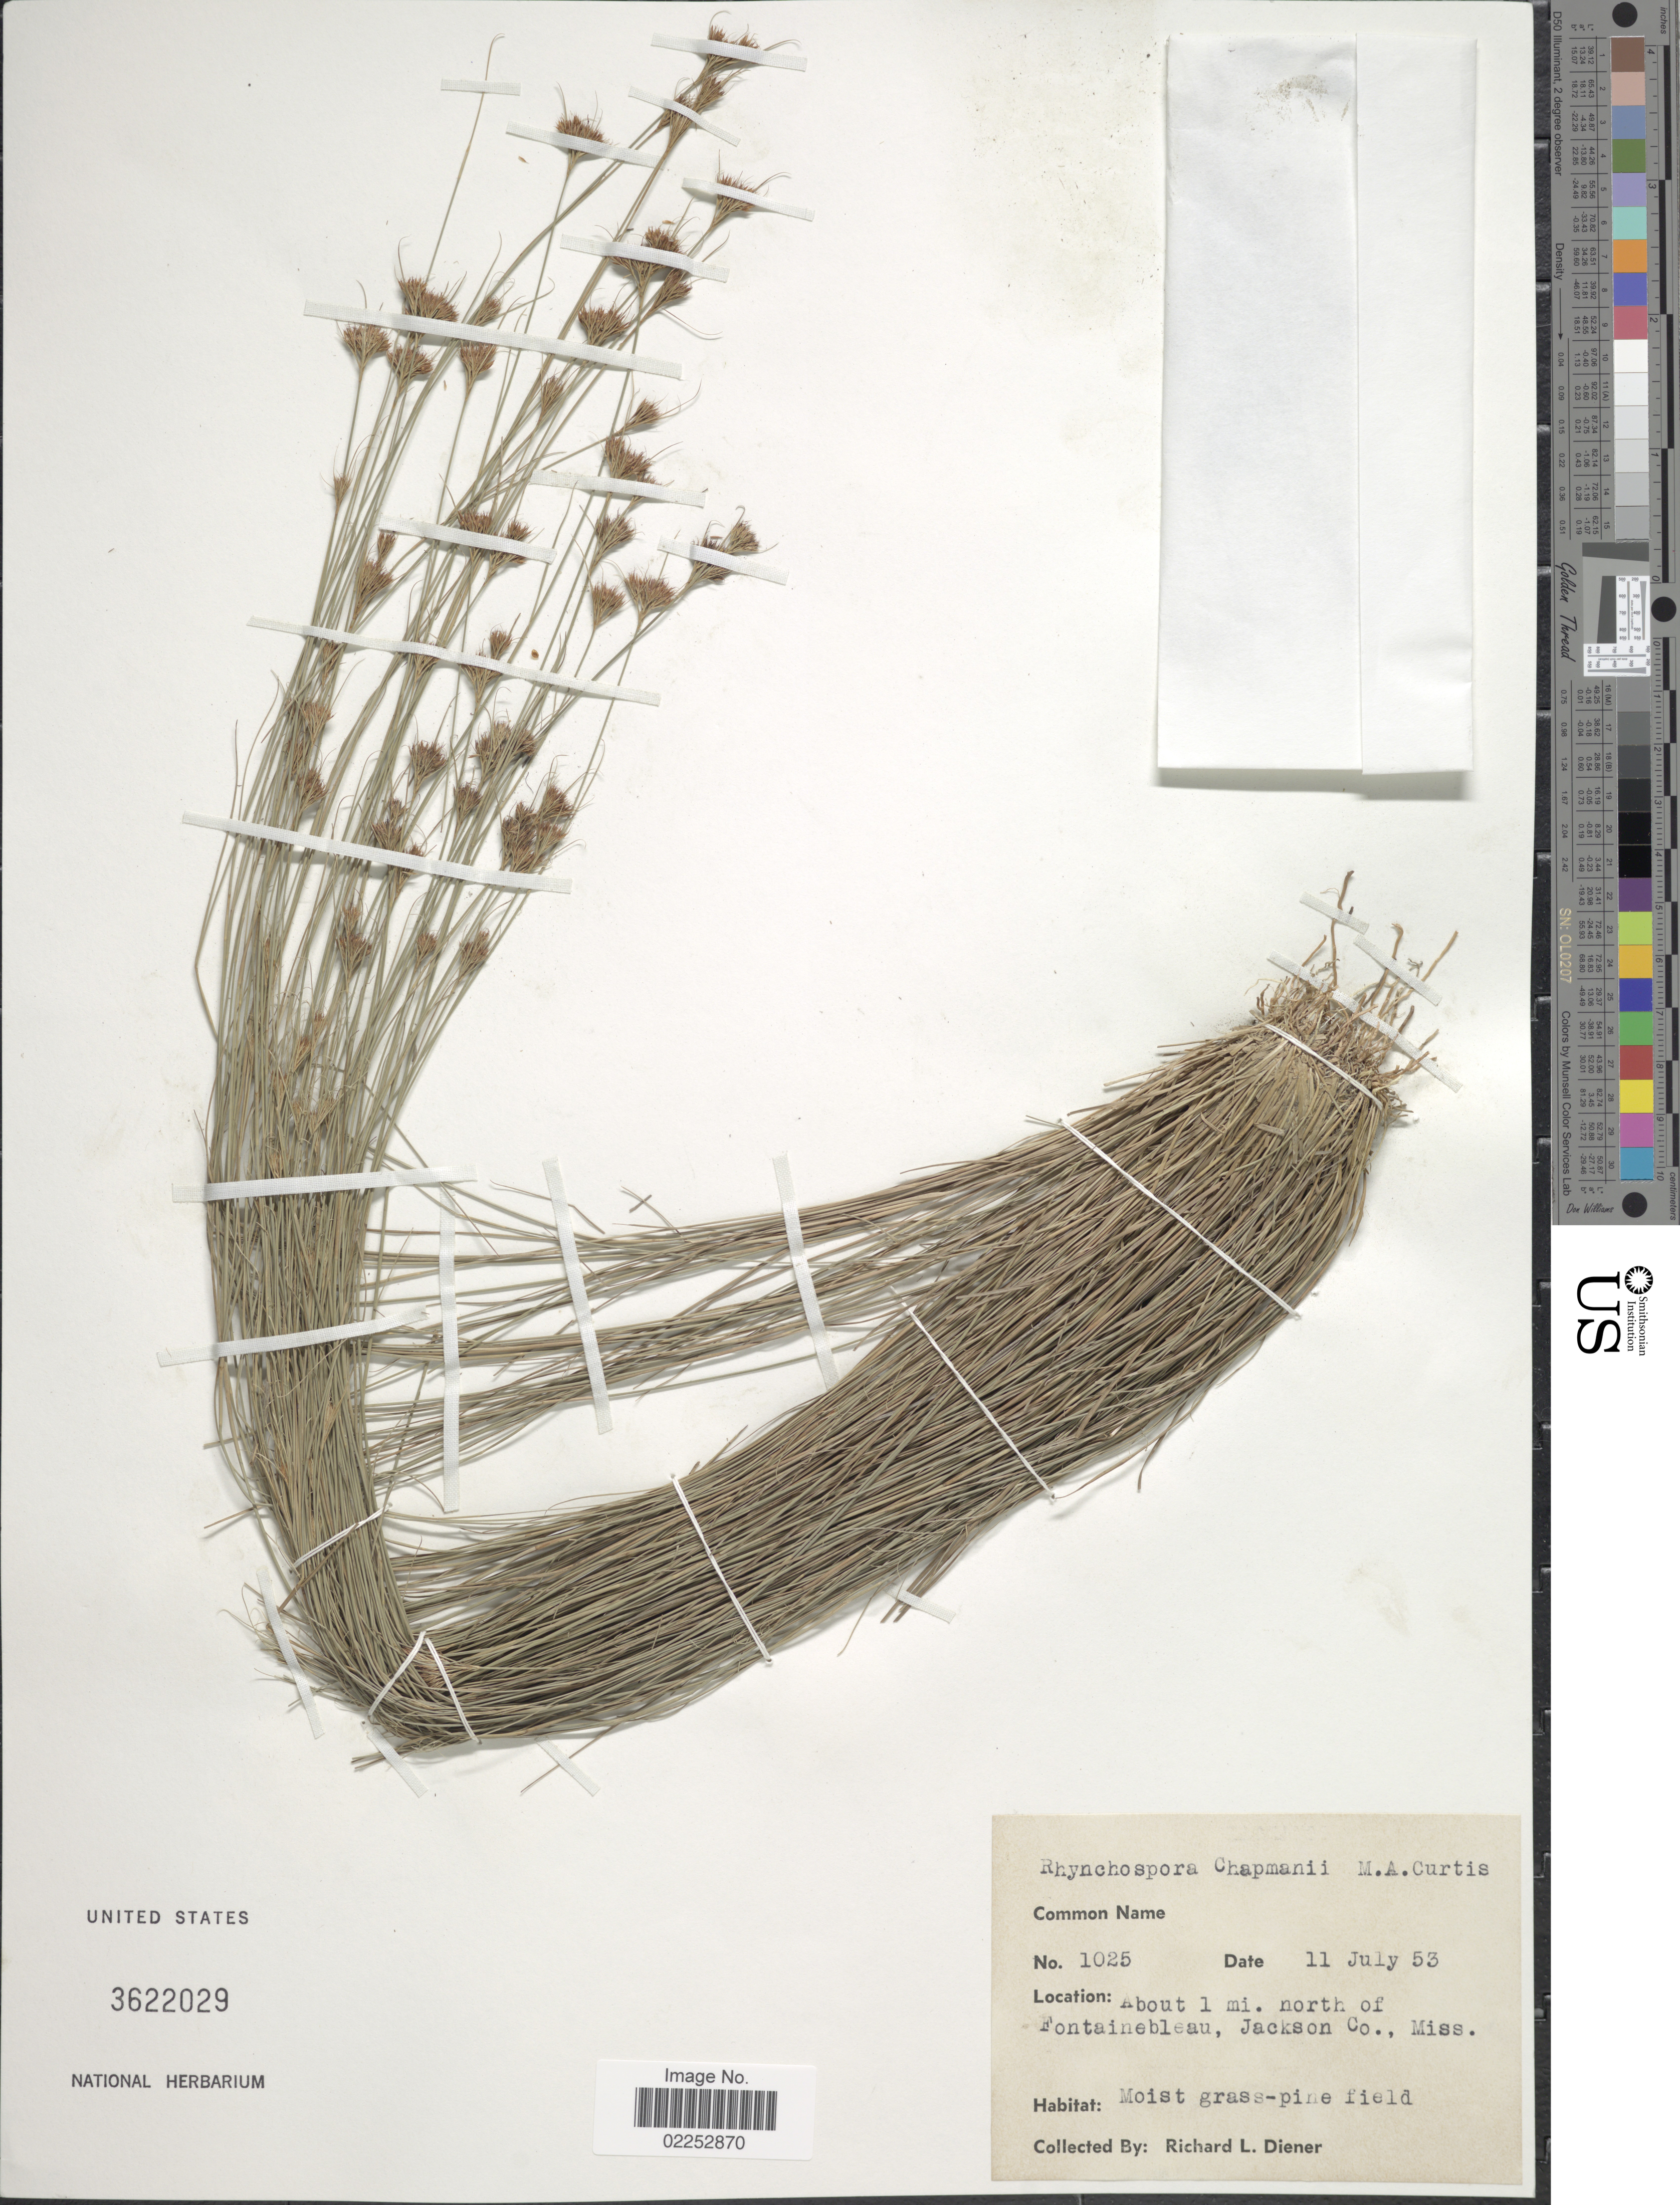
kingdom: Plantae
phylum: Tracheophyta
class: Liliopsida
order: Poales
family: Cyperaceae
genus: Rhynchospora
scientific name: Rhynchospora chapmanii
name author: M.A. Curtis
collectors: R. Diener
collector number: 1025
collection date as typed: Transcribed d/m/y: 11/7/53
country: United States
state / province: Mississippi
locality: About 1 mi. north of Fontainebleau, Jackson Co.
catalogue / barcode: US 3622029